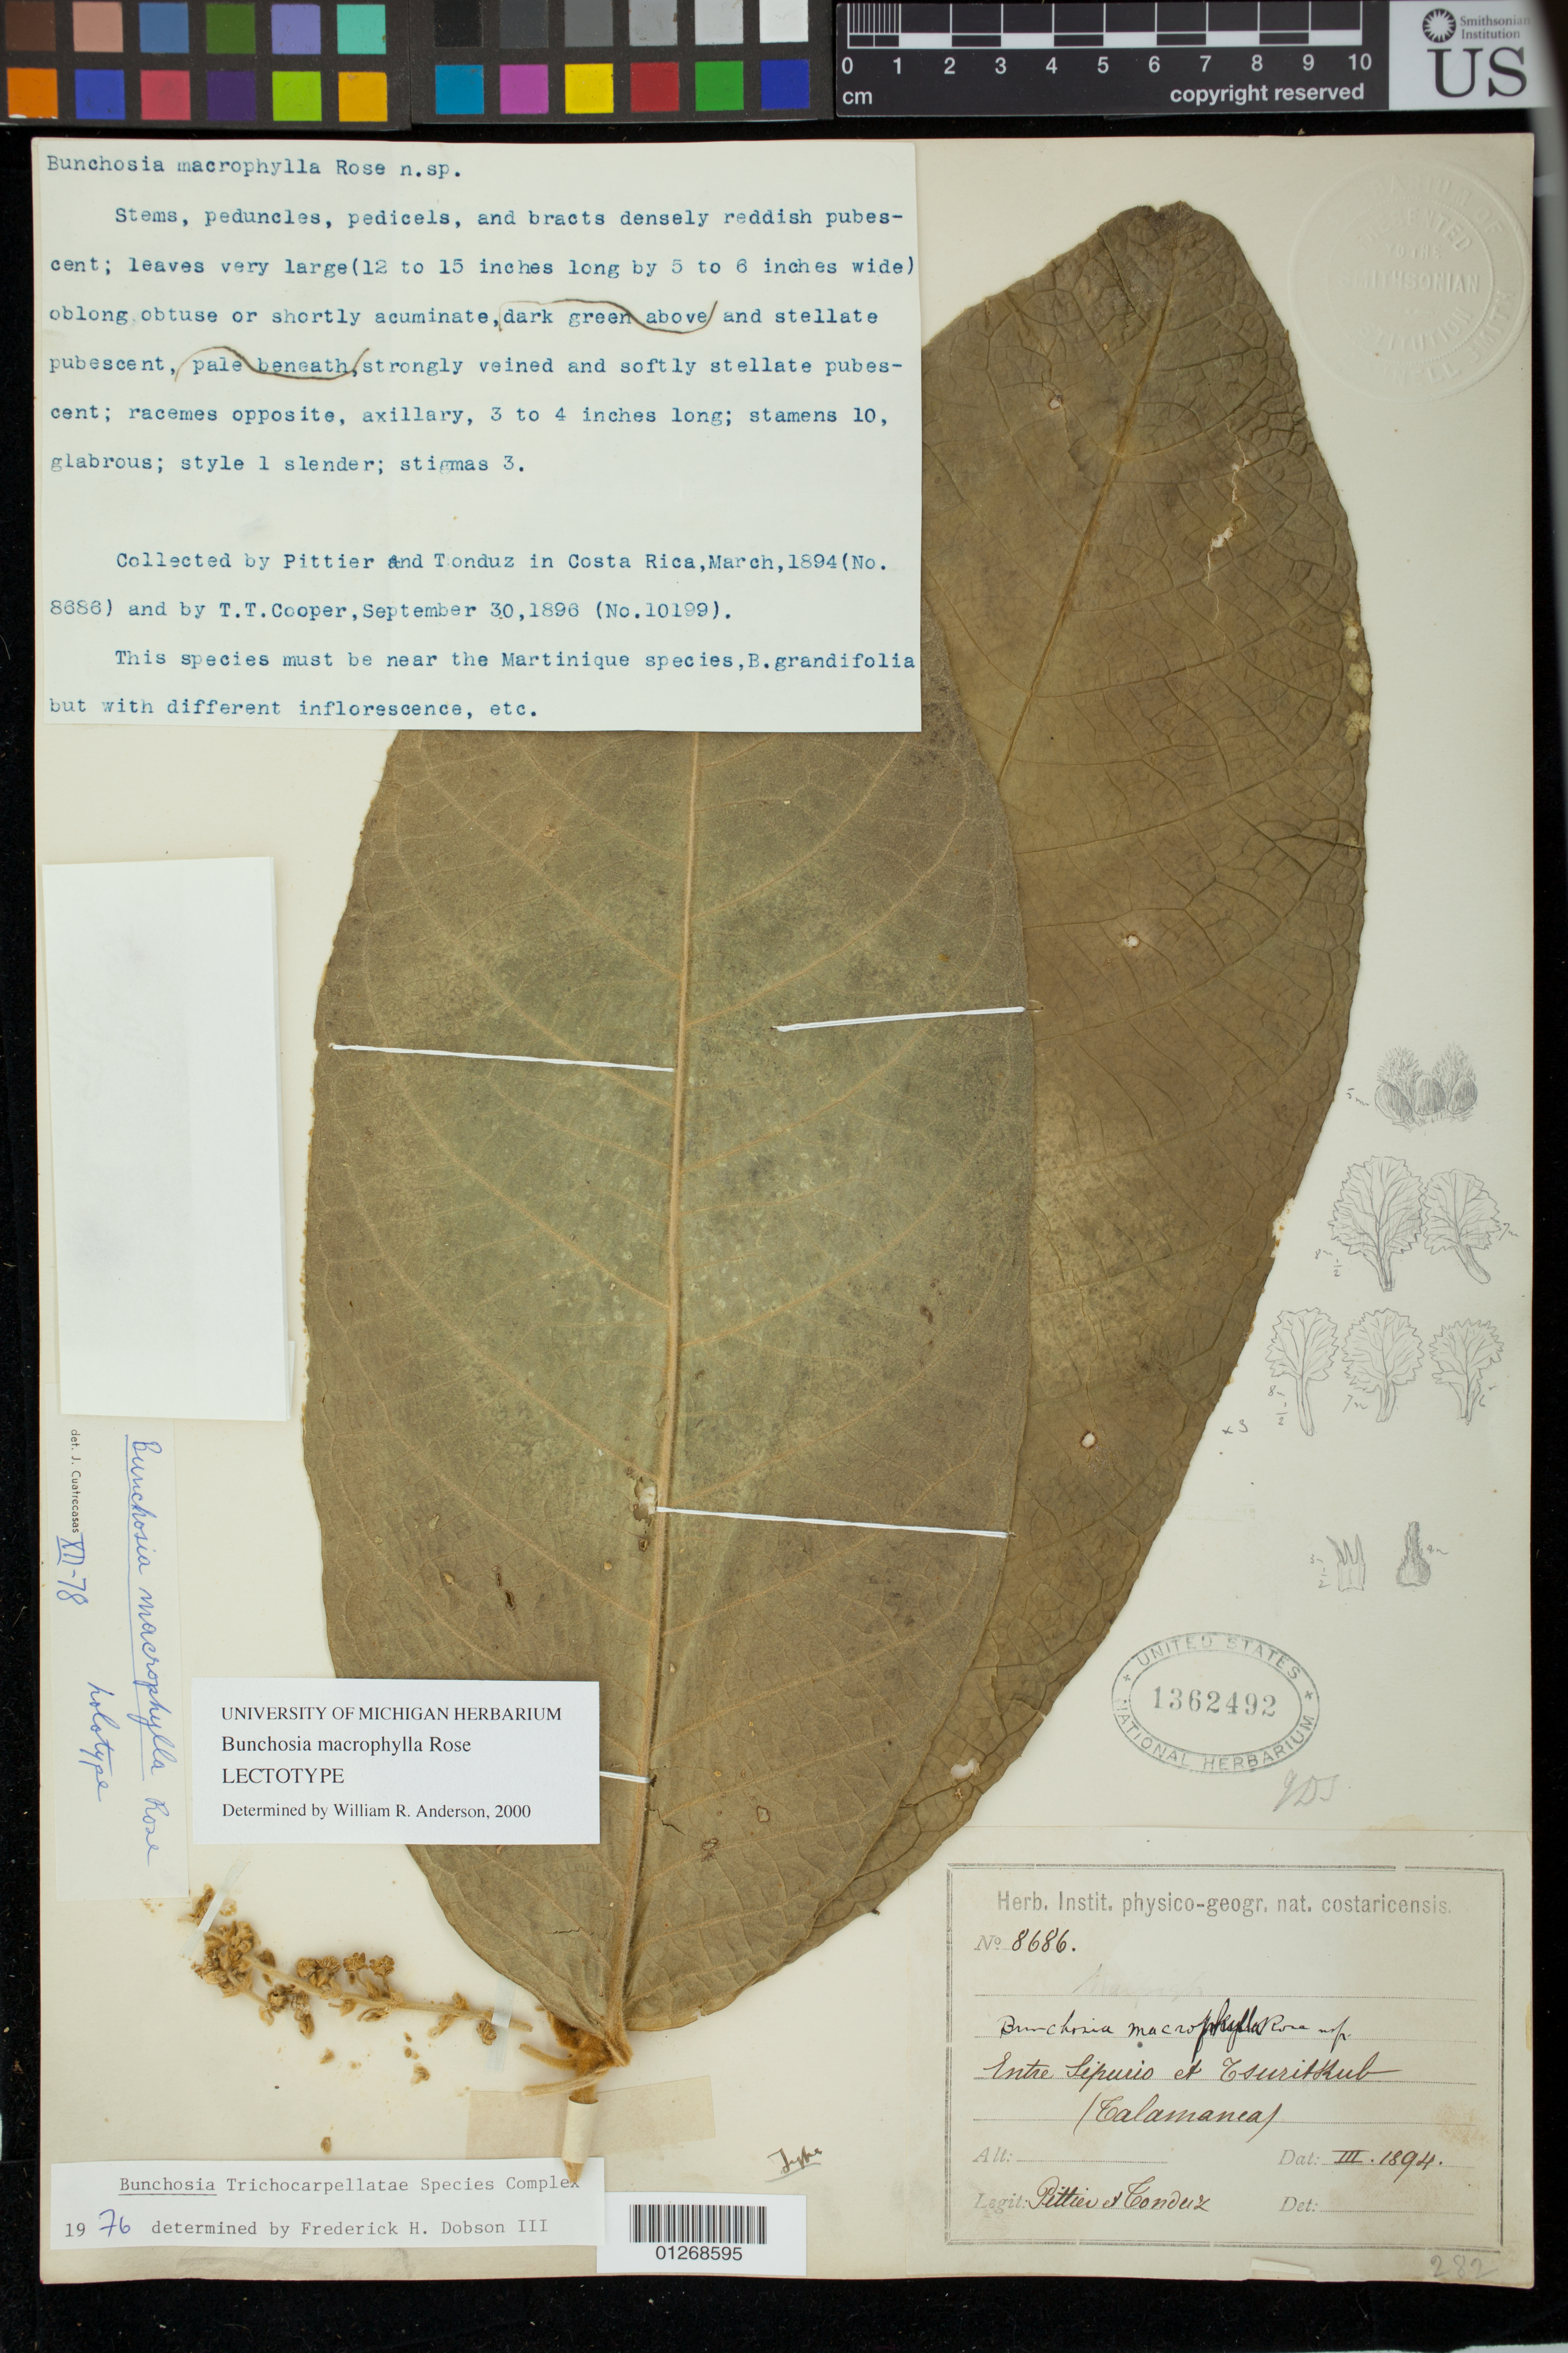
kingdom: Plantae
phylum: Tracheophyta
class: Magnoliopsida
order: Malpighiales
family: Malpighiaceae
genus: Bunchosia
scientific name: Bunchosia macrophylla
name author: Rose ex Donn. Sm. in Pittier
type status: Lectotype; Syntype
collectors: H. F. Pittier & A. Tonduz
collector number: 8686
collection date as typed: Mar 1894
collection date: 1894-03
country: Costa Rica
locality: Entre Sipuis et Tsurithub, Talamanca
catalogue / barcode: US 1362492